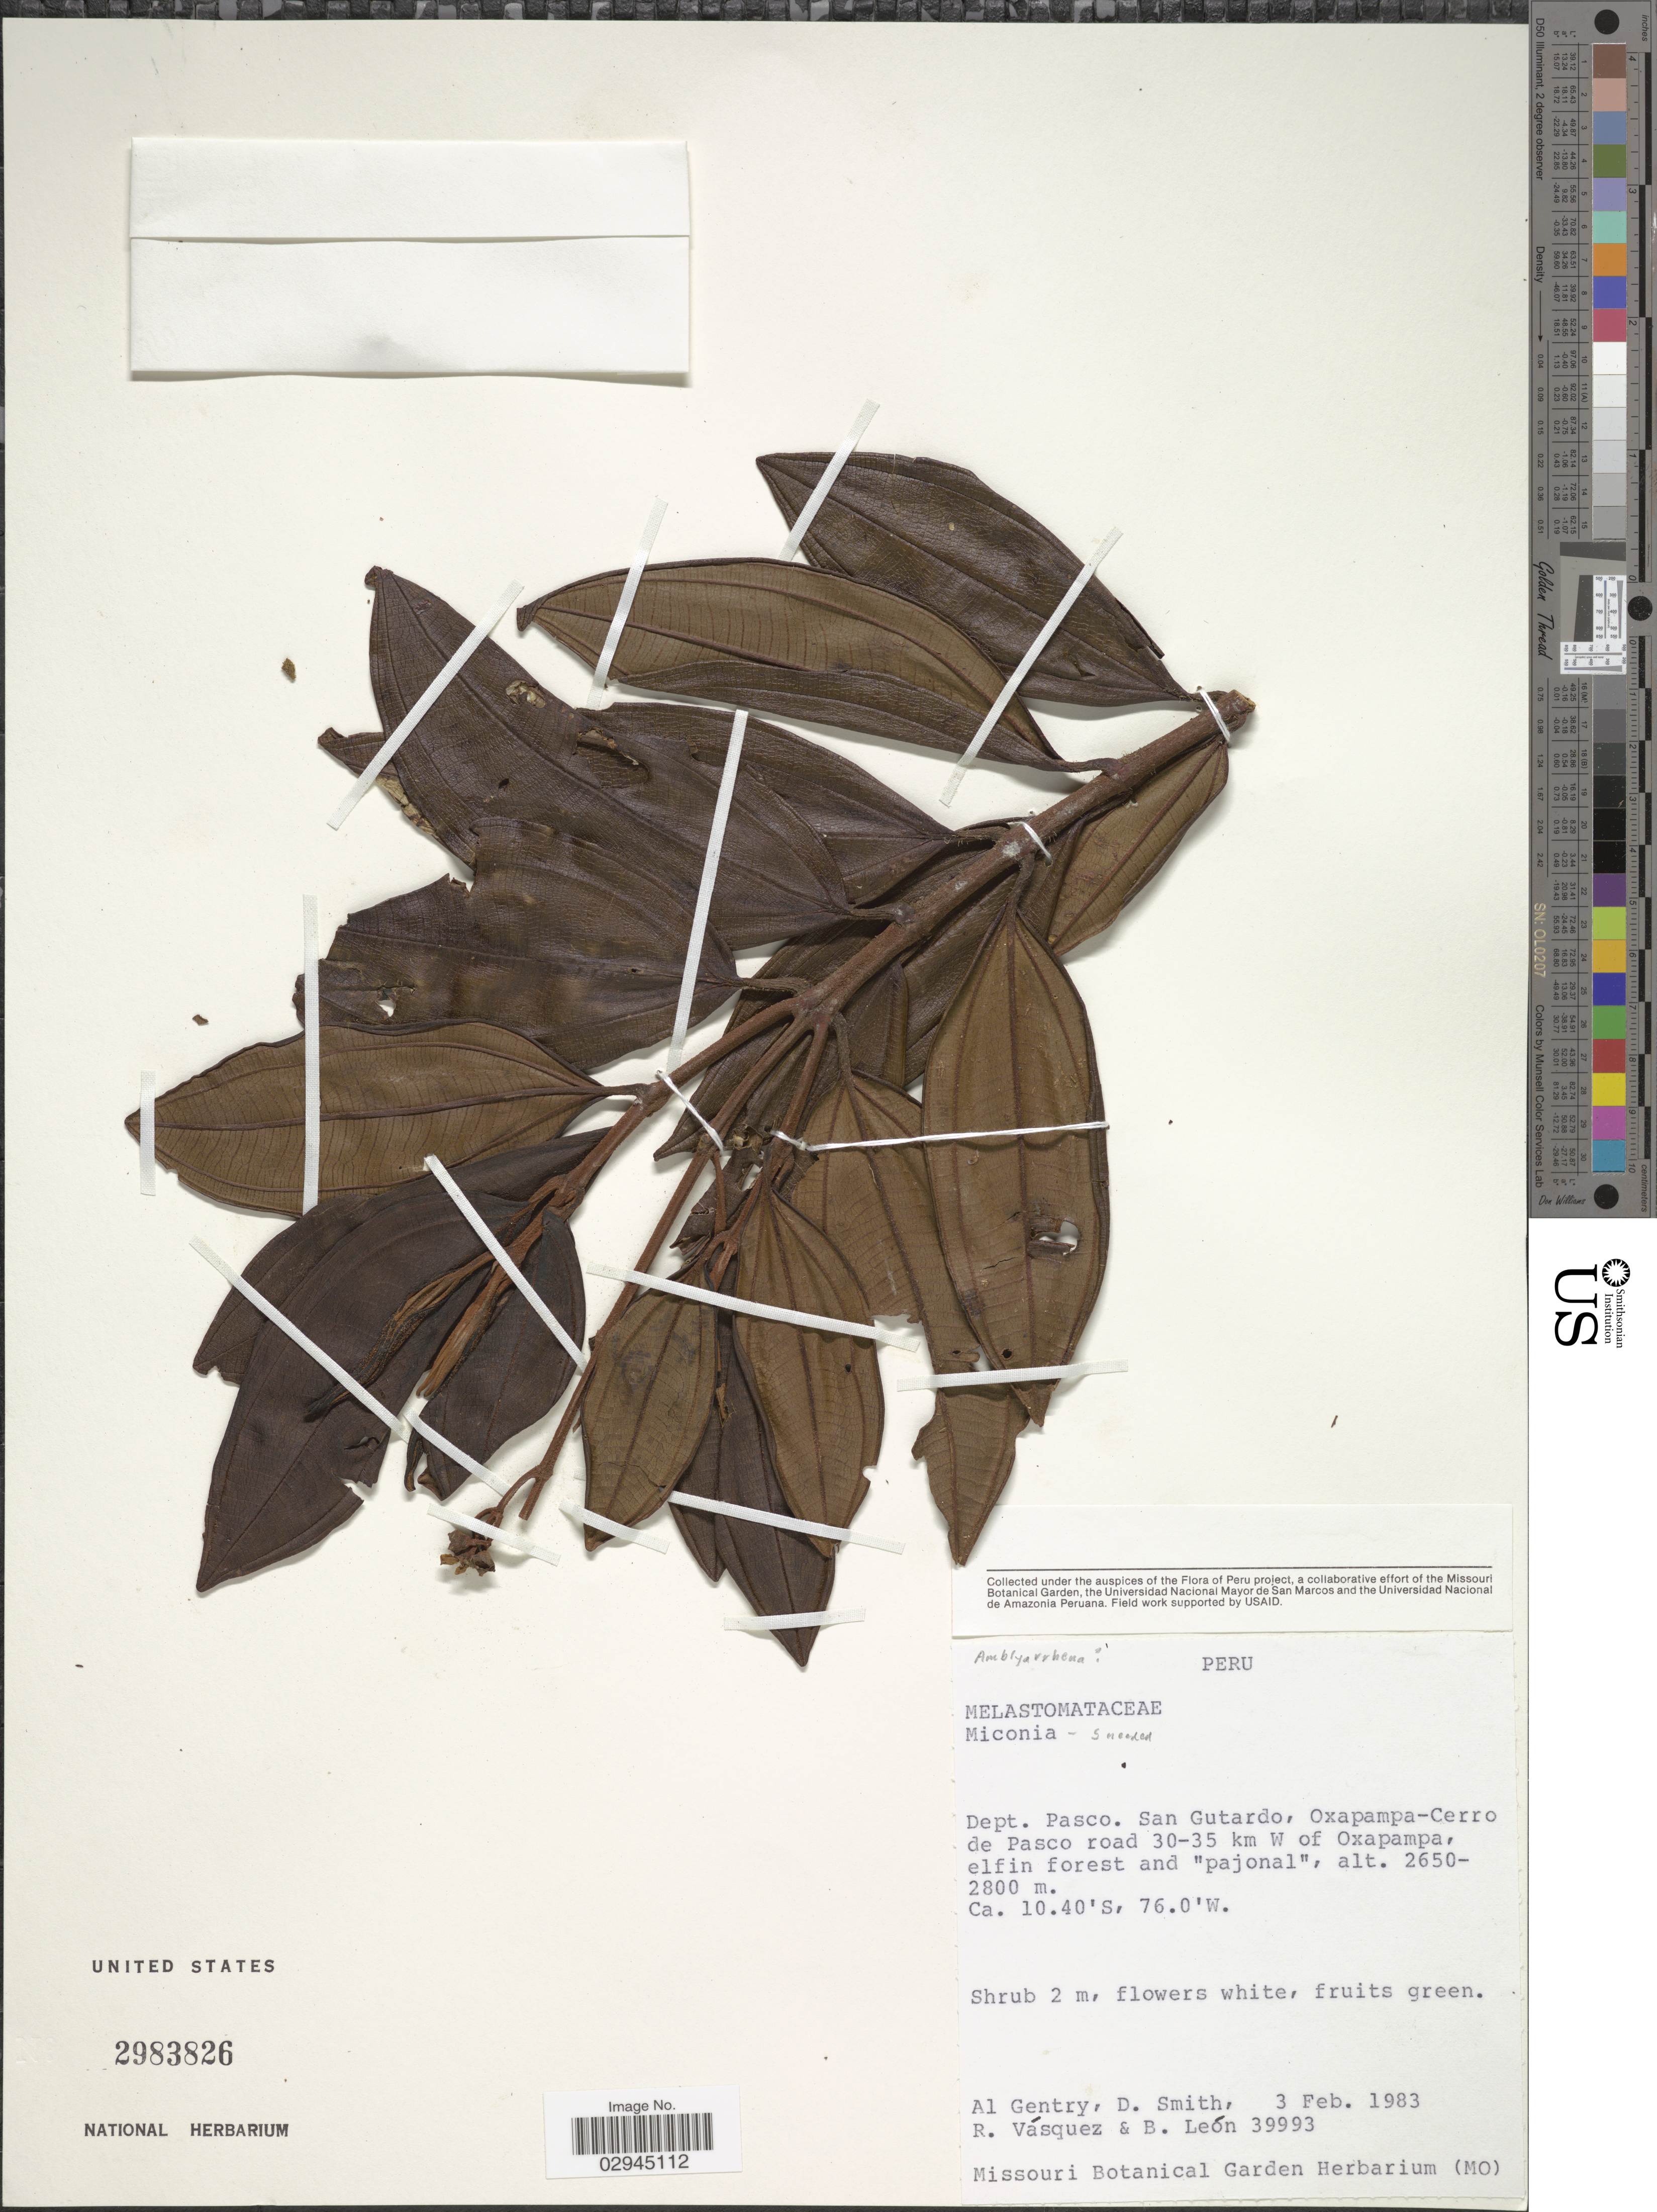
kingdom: Plantae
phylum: Tracheophyta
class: Magnoliopsida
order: Myrtales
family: Melastomataceae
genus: Miconia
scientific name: Miconia sp.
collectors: A. H. Gentry, D. Smith, R. Vásquez & B. León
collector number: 39993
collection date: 1983-02-03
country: Peru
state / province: Pasco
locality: Dept. Pasco. San Gutardo, Oxapampa-Cerro de Pasco road 30-35 km W of Oxapampa, elfin forest and "pajonal".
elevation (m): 2650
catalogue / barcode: US 2983826